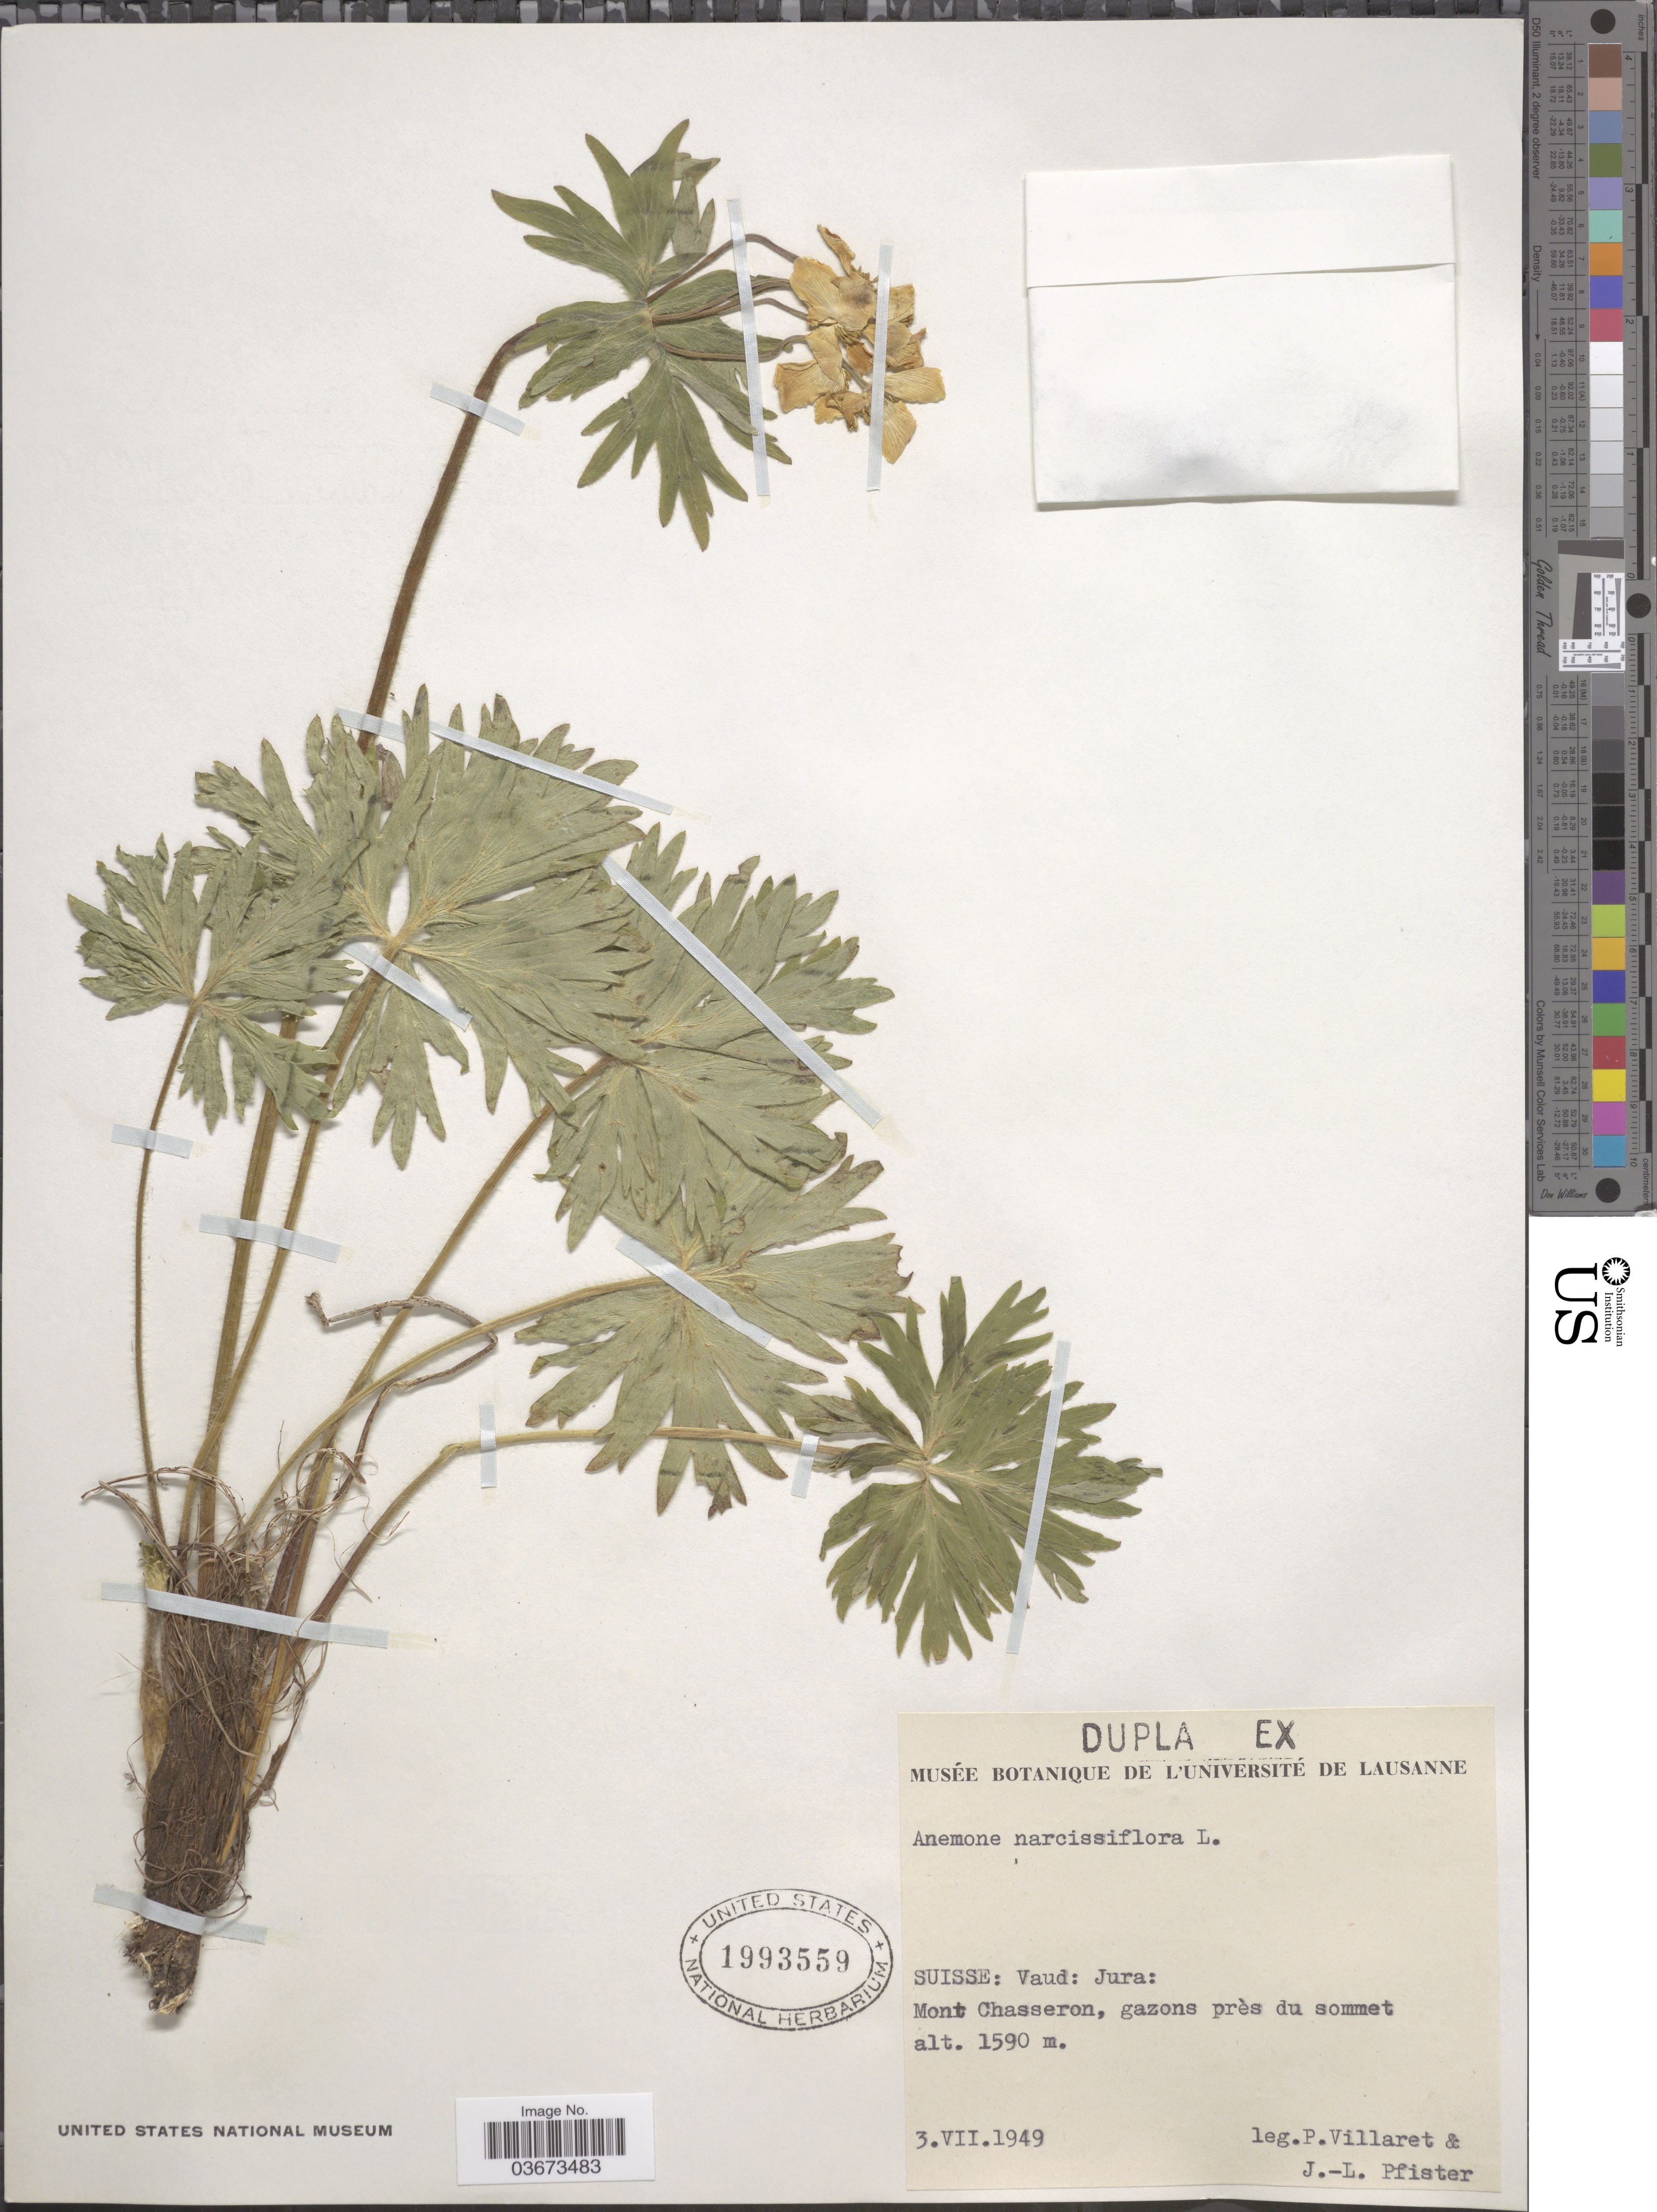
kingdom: Plantae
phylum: Tracheophyta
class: Magnoliopsida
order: Ranunculales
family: Ranunculaceae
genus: Anemone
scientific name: Anemone narcissiflora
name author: L.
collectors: P. Villaret & J. Pfister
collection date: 1949-07-03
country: Switzerland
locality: Suisse: Vaud: Jura. Mont Chasseron, gazons près du sommet.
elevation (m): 1590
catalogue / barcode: US 1993559